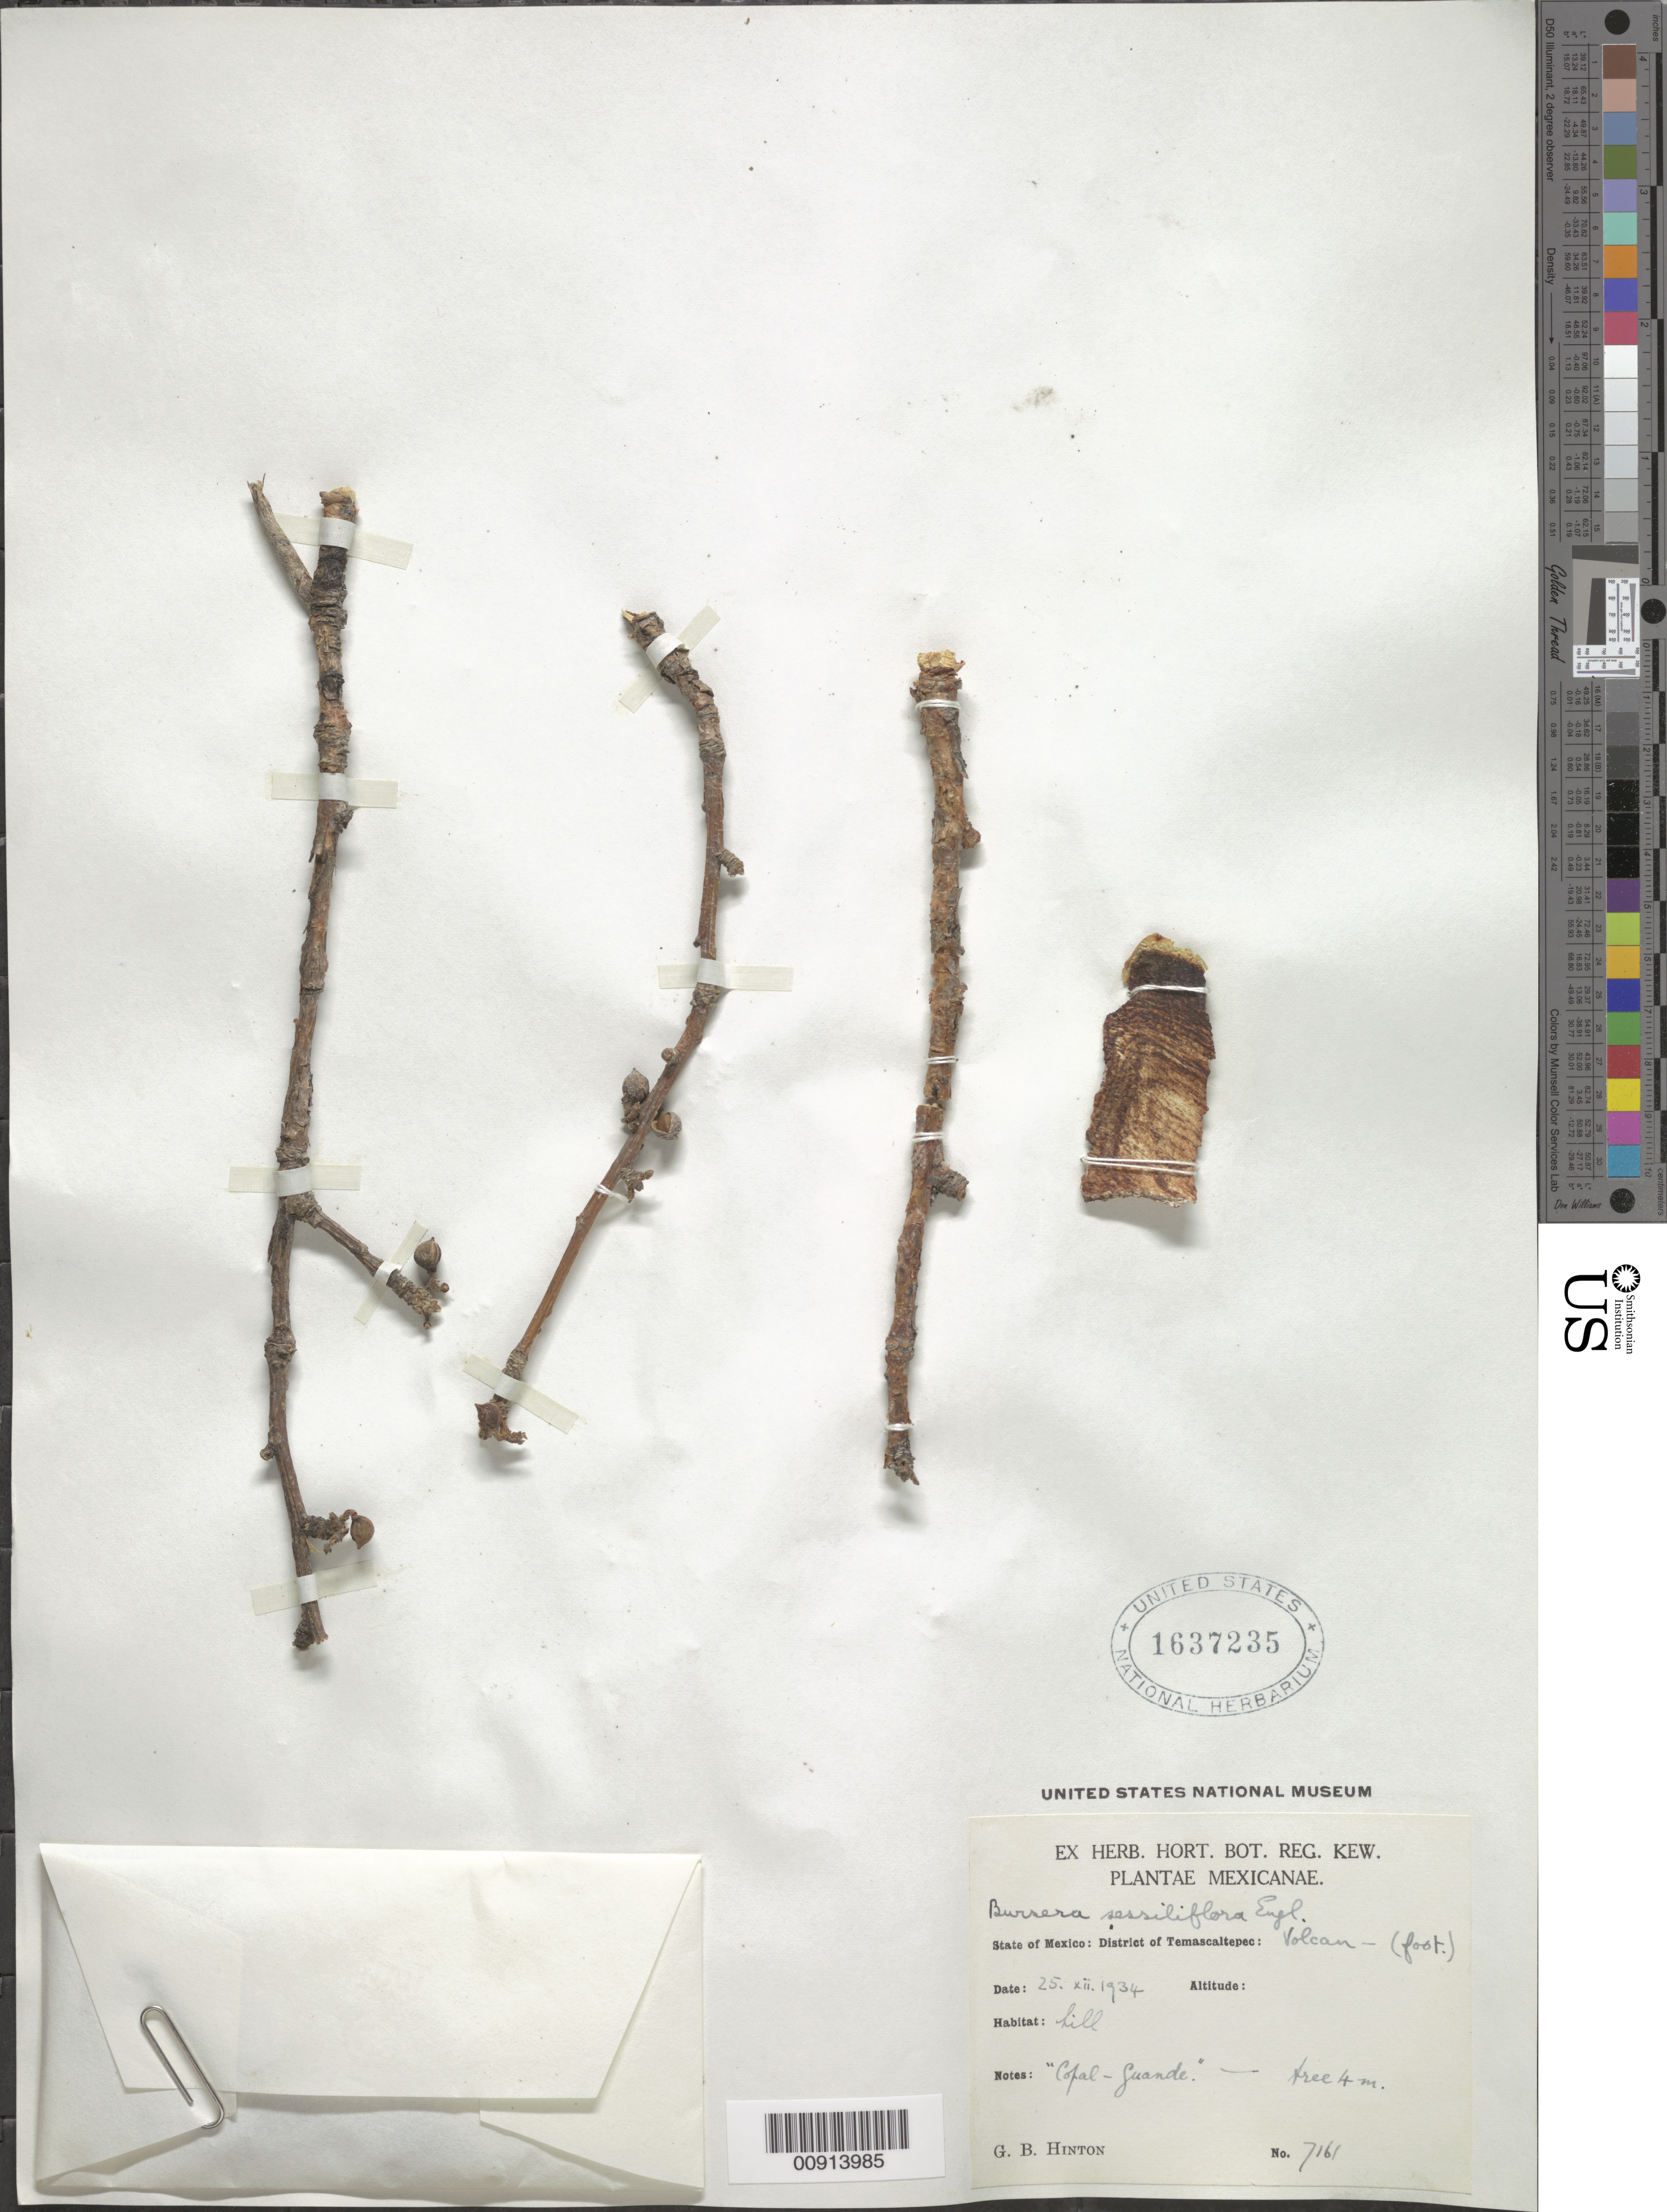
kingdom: Plantae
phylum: Tracheophyta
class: Magnoliopsida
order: Sapindales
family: Burseraceae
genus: Bursera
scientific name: Bursera sessiliflora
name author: Engl.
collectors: G. B. Hinton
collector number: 7161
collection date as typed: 25 Dec 1934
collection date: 1934-12-25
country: Mexico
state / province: México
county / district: Temascaltepec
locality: State of Mexico: District of Temascaltepec: Volcan - (foot).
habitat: Hill.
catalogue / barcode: US 1637235